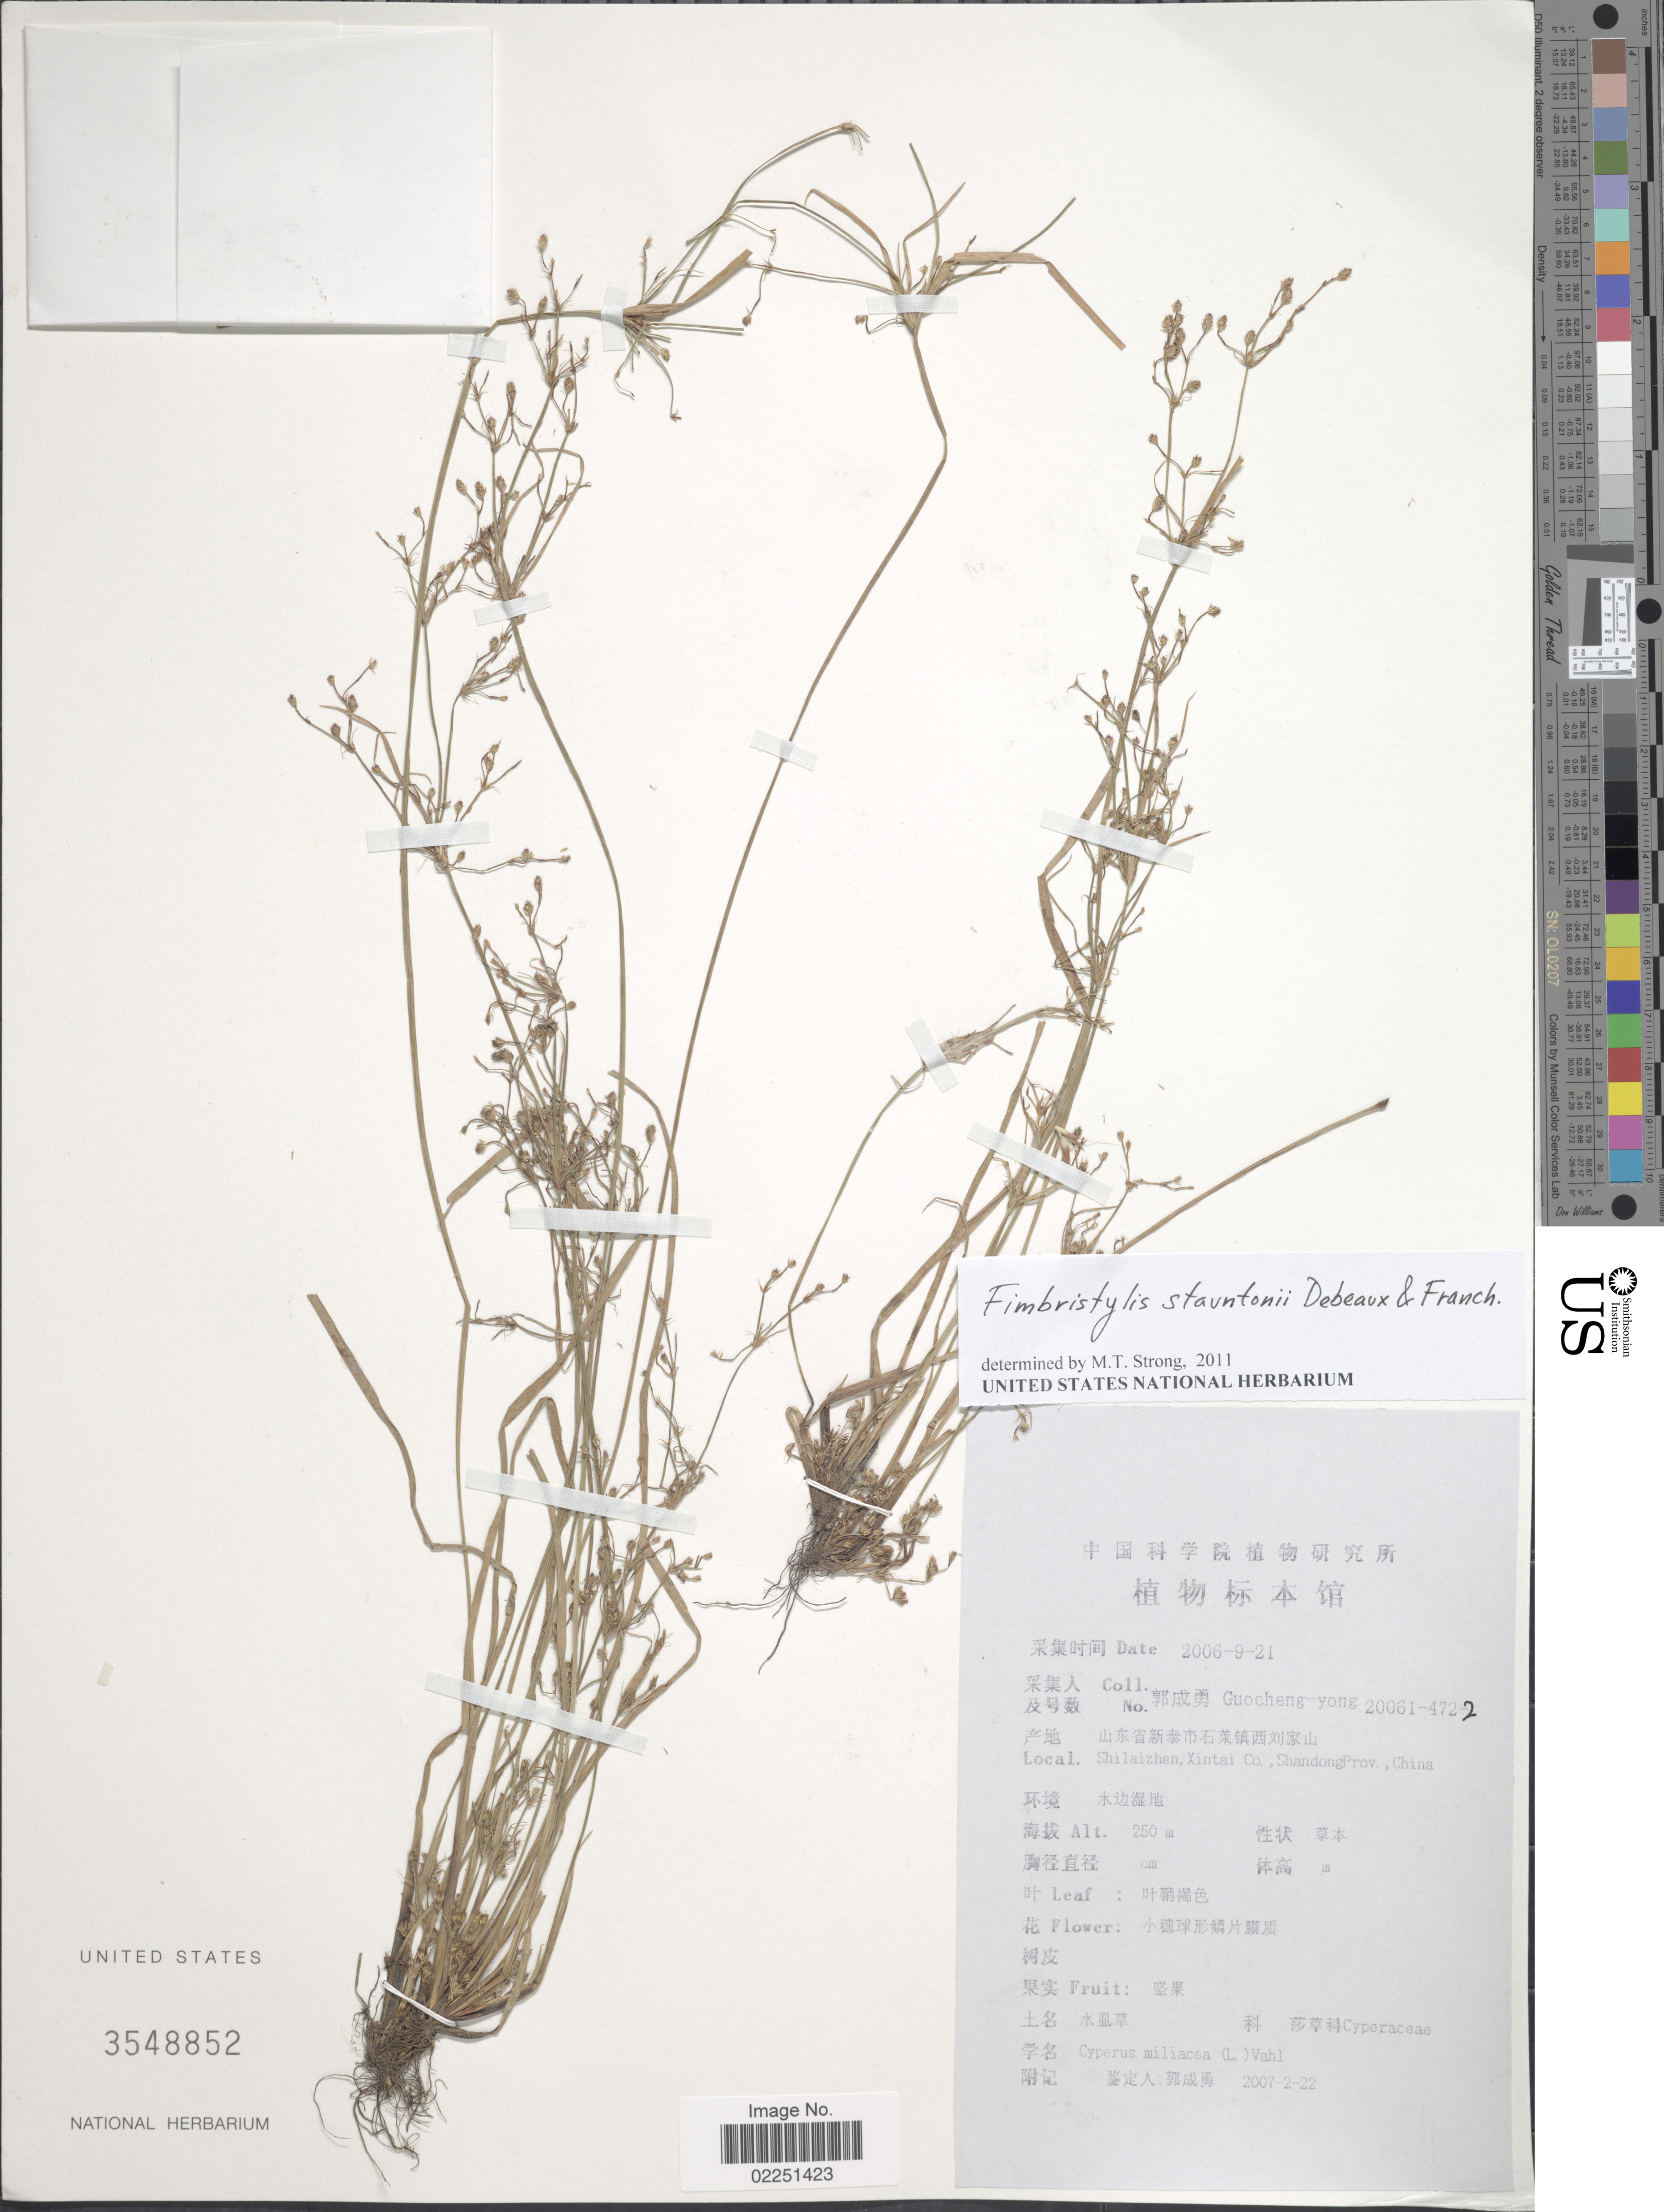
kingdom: Plantae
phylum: Tracheophyta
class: Liliopsida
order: Poales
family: Cyperaceae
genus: Fimbristylis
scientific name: Fimbristylis stauntonii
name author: Debeaux & Franch.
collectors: Goucheng-yong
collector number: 20061-472-2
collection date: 2006-09-21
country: China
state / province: Shandong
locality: Shilaizhen, Xintai Co., Shandong Prov.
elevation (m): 250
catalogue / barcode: US 3548852